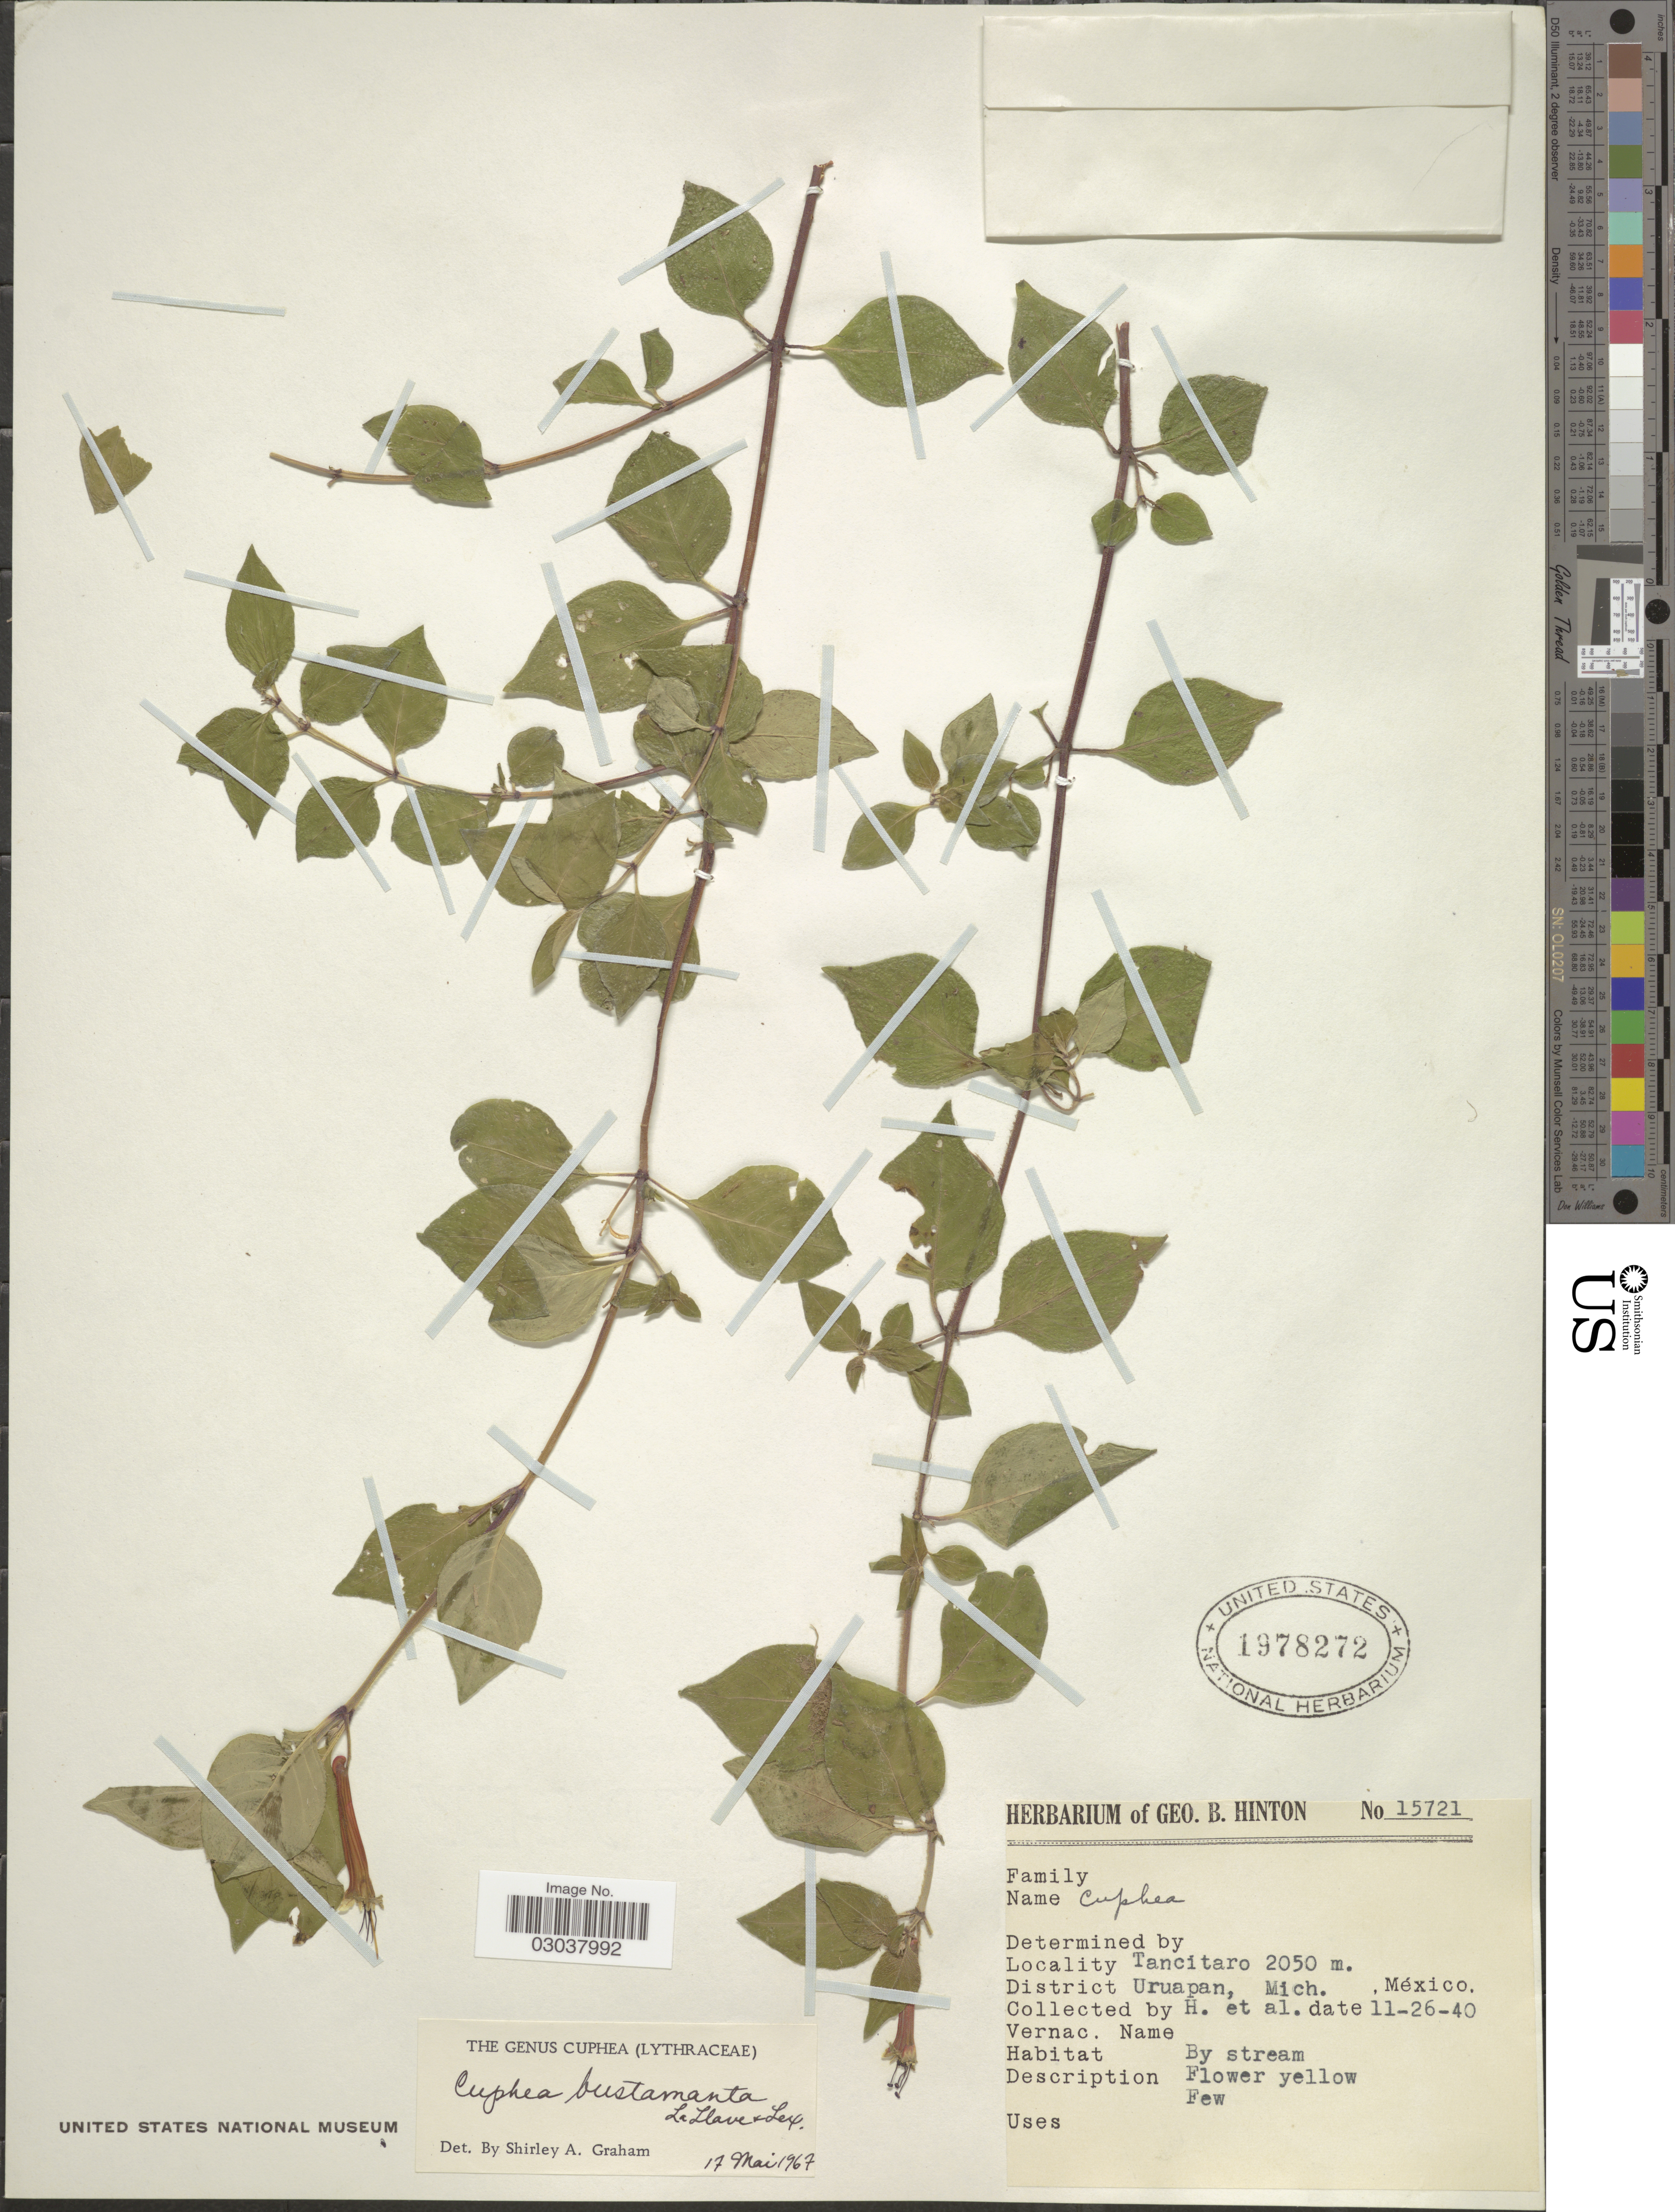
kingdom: Plantae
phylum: Tracheophyta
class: Magnoliopsida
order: Myrtales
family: Lythraceae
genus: Cuphea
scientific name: Cuphea bustamanta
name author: Lex.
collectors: G. B. Hinton & et al.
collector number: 15721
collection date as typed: Transcribed d/m/y: 26/11/40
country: Mexico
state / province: Michoacán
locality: Tancitaro. District Uruapan, Mich.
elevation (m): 2050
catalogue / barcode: US 1978272